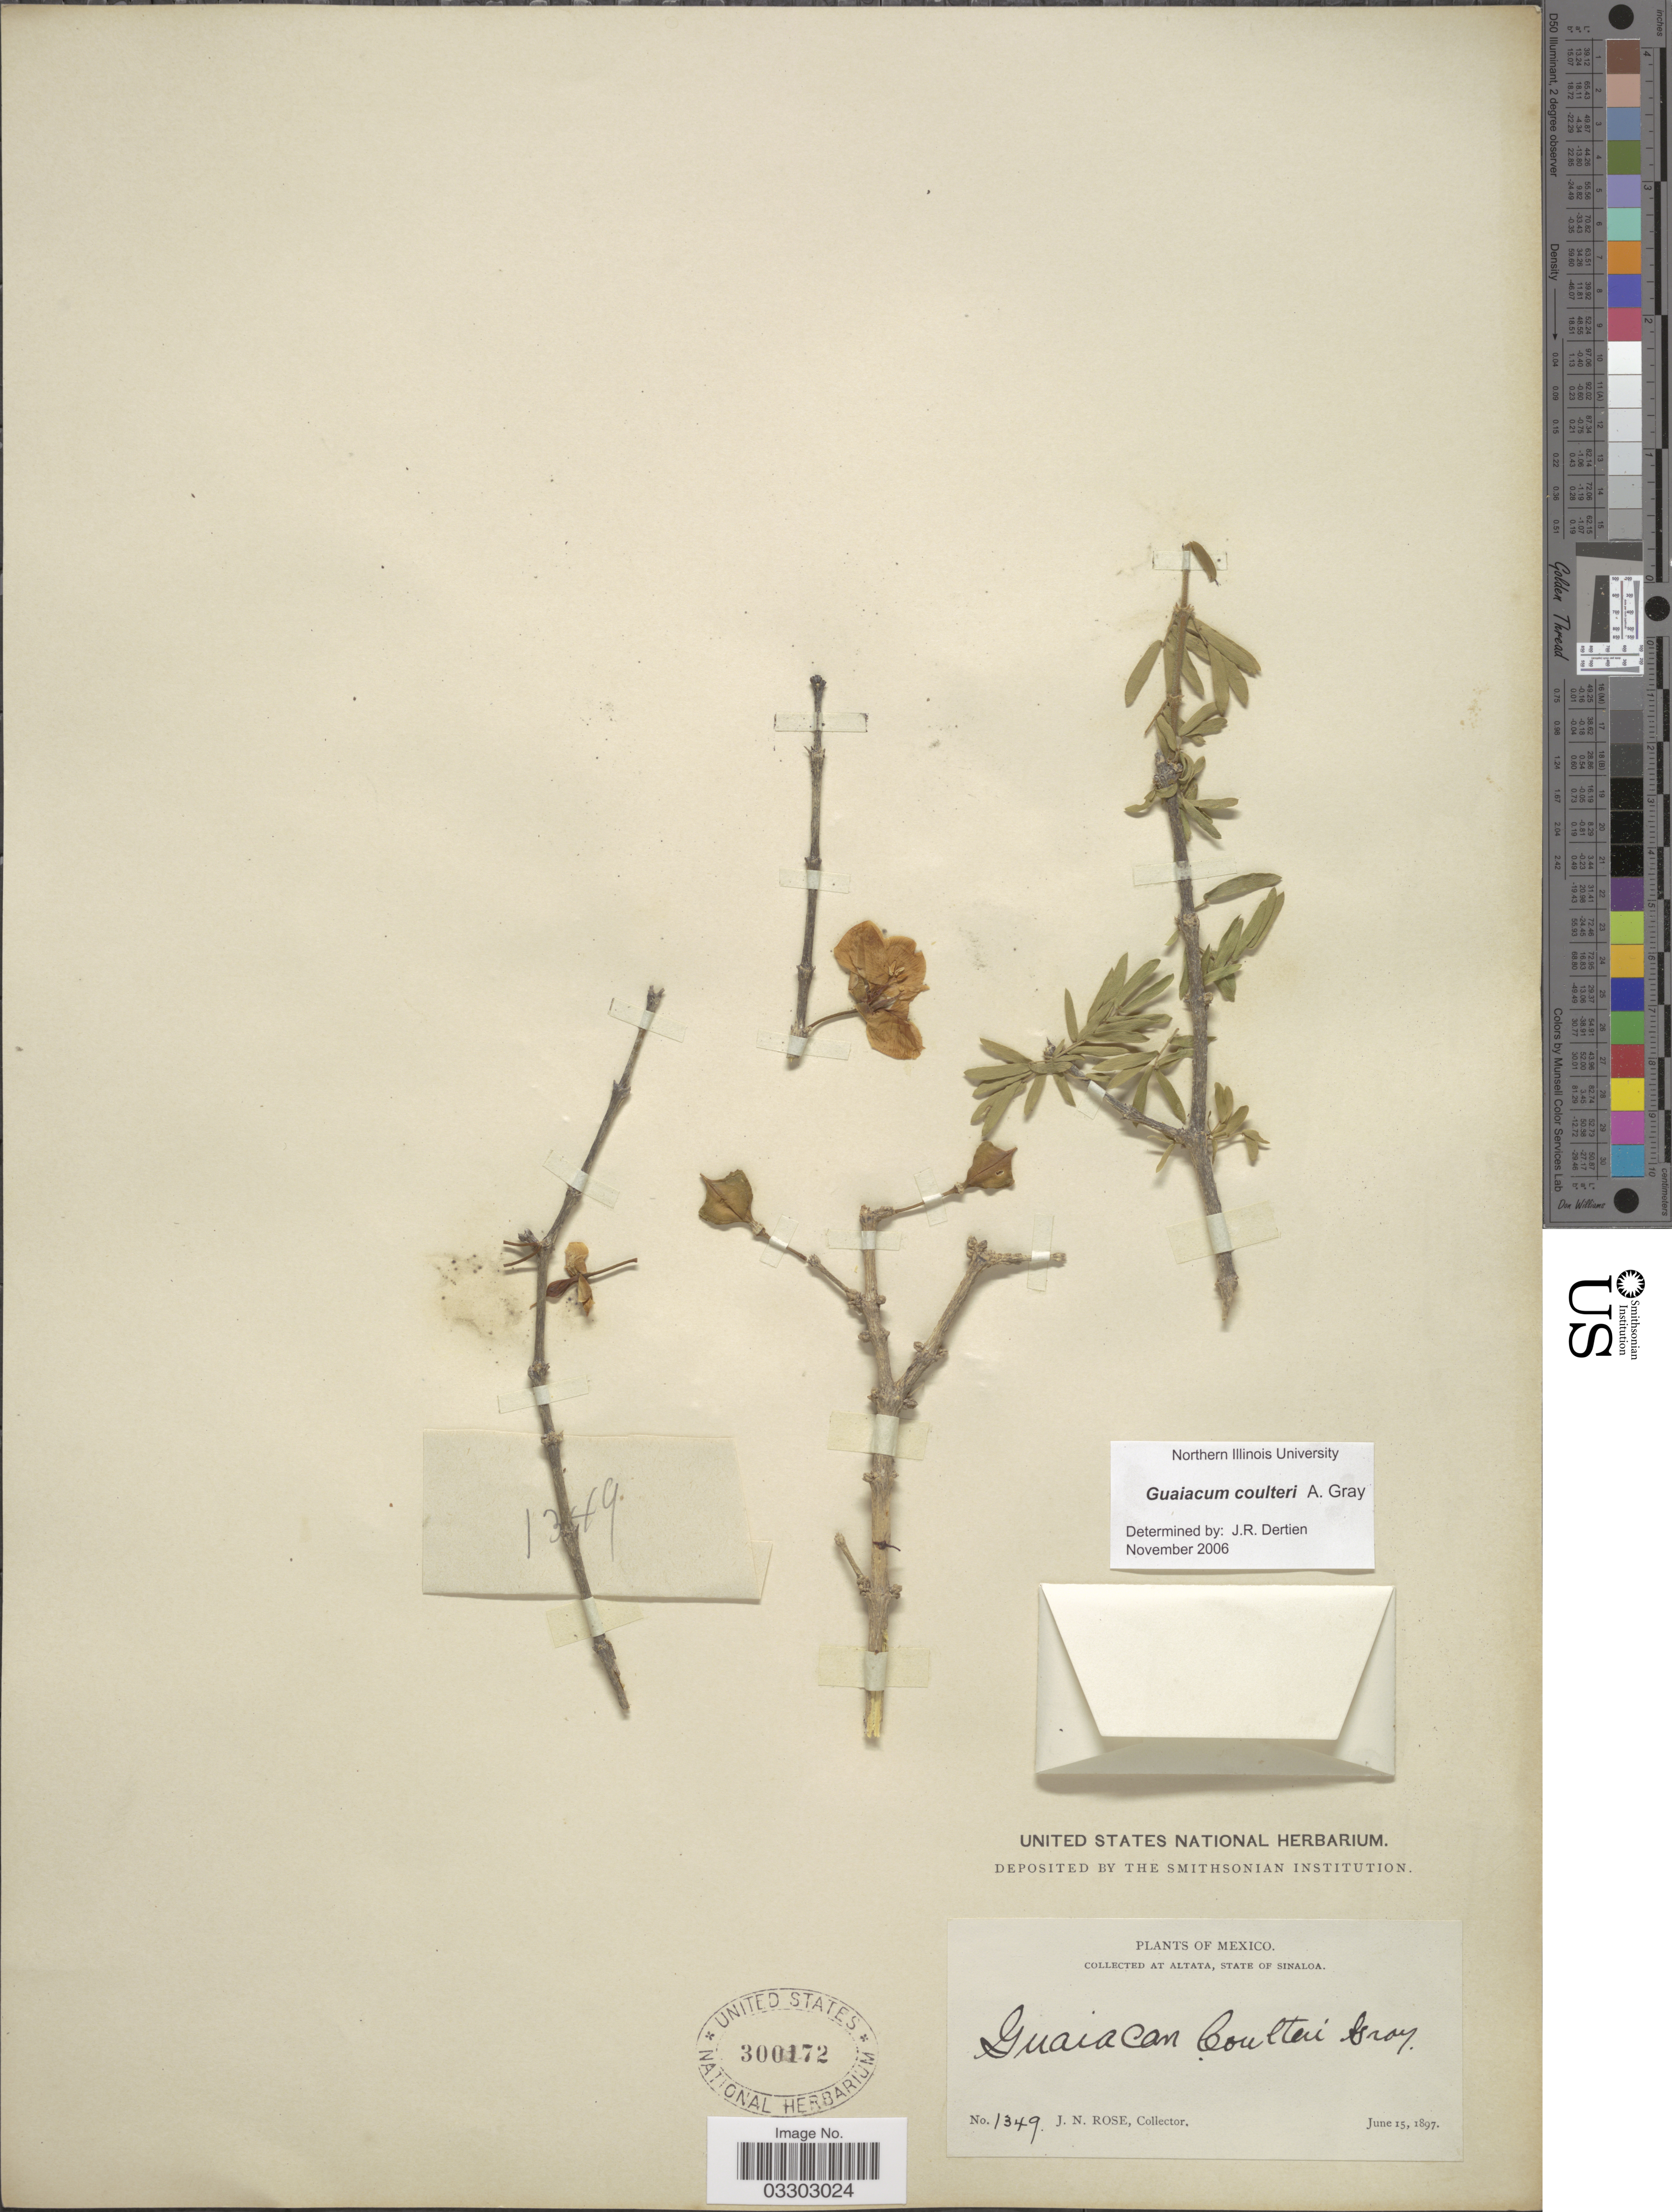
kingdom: Plantae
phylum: Tracheophyta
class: Magnoliopsida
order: Zygophyllales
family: Zygophyllaceae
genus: Guaiacum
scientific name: Guaiacum coulteri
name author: A. Gray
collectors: J. N. Rose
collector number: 1349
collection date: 1897-06-15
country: Mexico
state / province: Sinaloa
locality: At Altata.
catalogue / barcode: US 300172